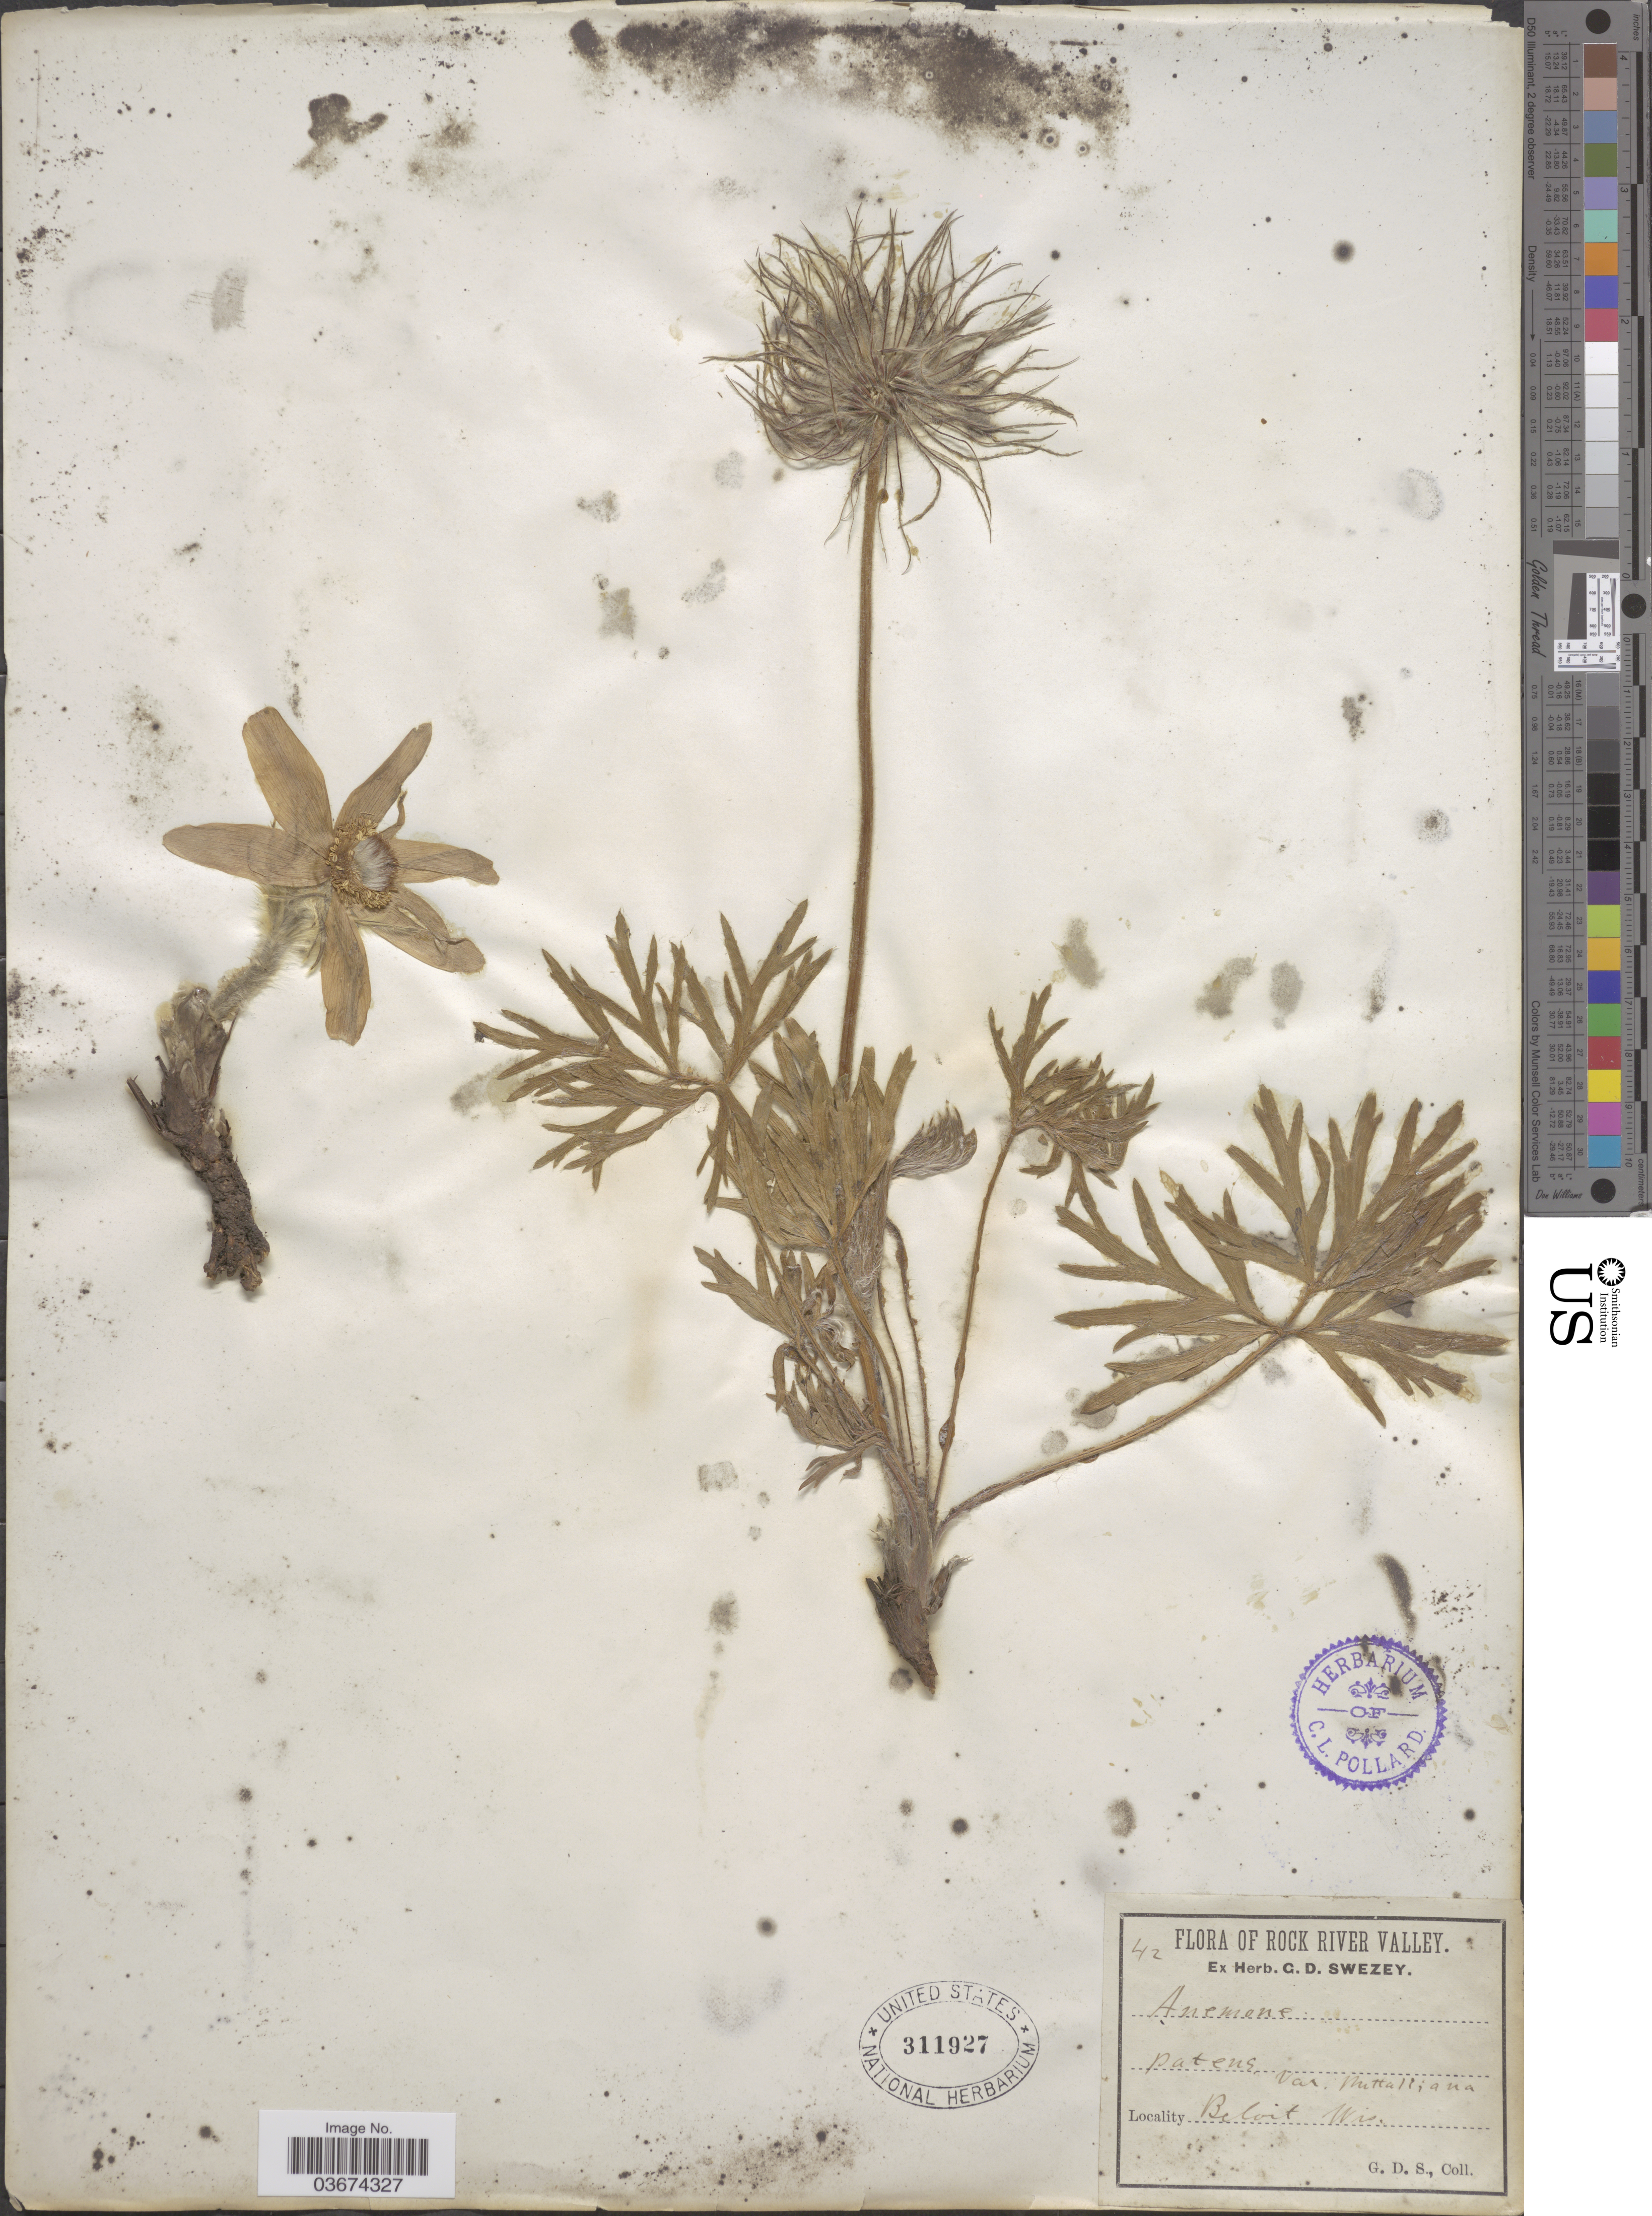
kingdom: Plantae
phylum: Tracheophyta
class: Magnoliopsida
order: Ranunculales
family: Ranunculaceae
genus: Pulsatilla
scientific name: Pulsatilla nuttalliana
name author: (DC.) Bercht. & J. Presl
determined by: Strong, Mark T., (BOT), Smithsonian Institution - National Museum of Natural History (UNITED STATES)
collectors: G. D. Swezey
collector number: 42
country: United States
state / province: Wisconsin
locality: Beloit. Rock River Valley.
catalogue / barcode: US 311927